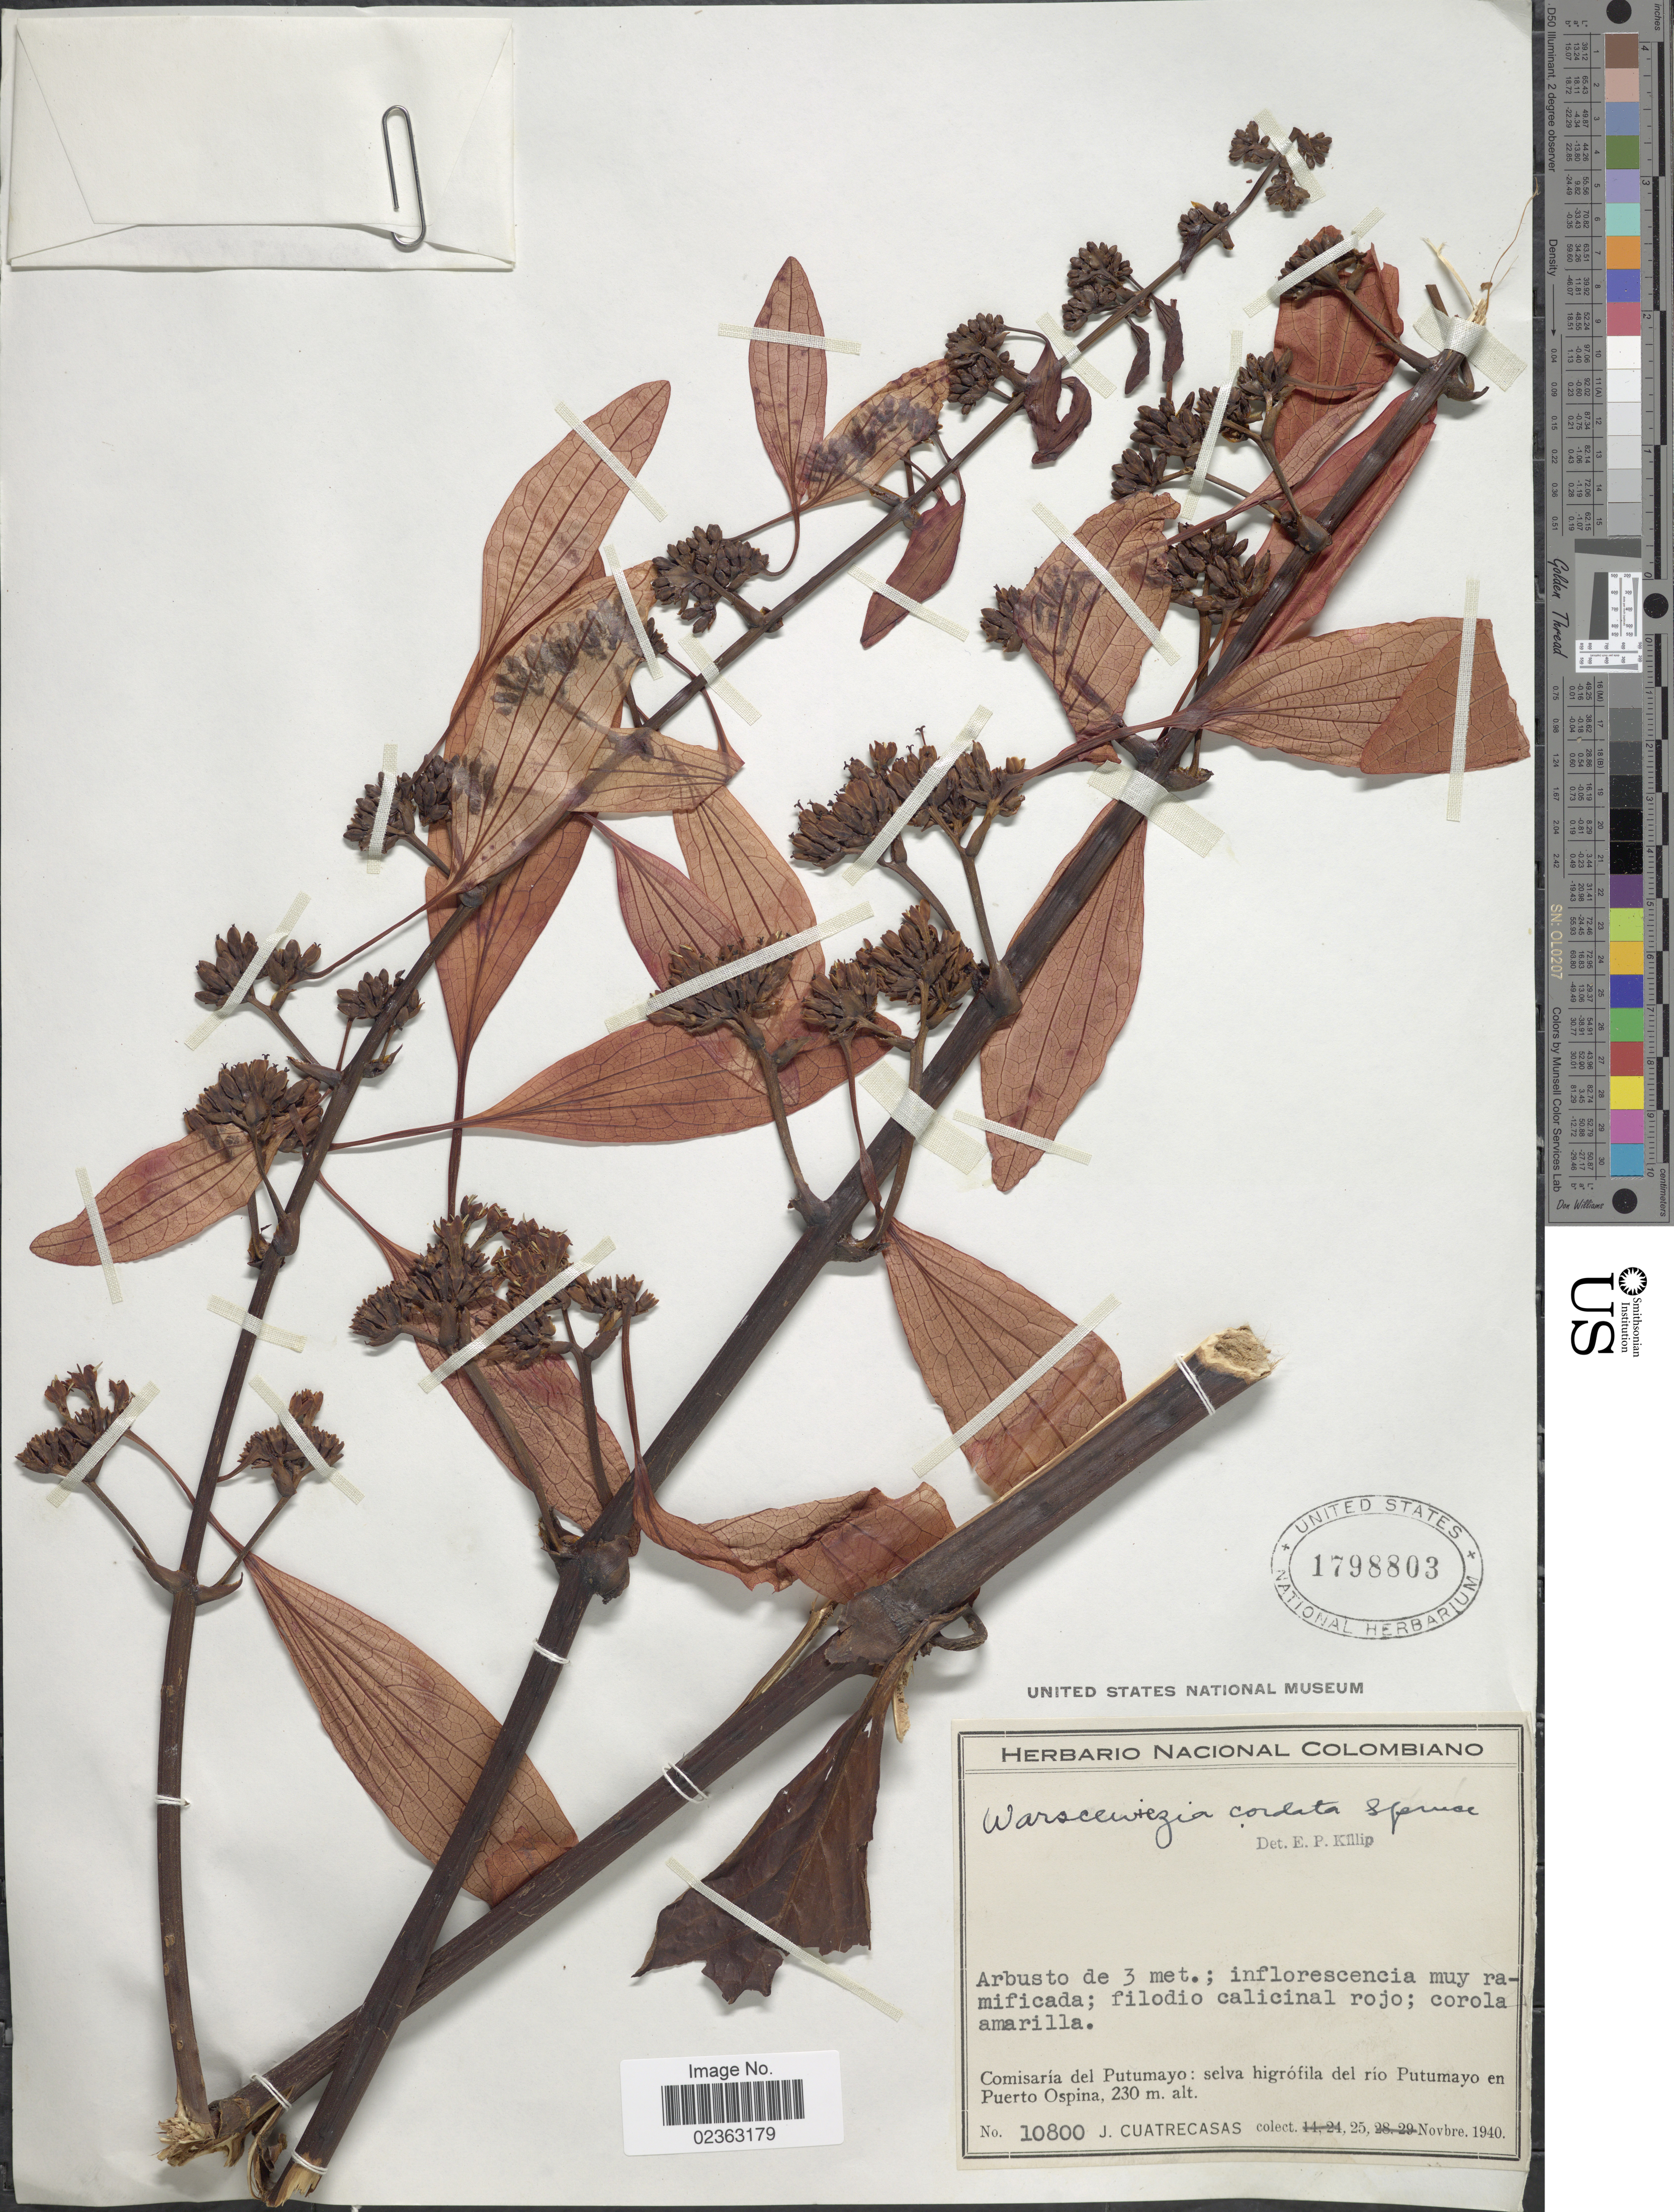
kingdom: Plantae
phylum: Tracheophyta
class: Magnoliopsida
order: Gentianales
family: Rubiaceae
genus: Warszewiczia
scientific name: Warszewiczia cordata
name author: Spruce ex K. Schum.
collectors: J. Cuatrecasas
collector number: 10800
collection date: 1940-11-25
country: Colombia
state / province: Putumayo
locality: Selva higrofila del rio Putumayo en Puerto Ospina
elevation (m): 230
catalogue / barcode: US 1798803